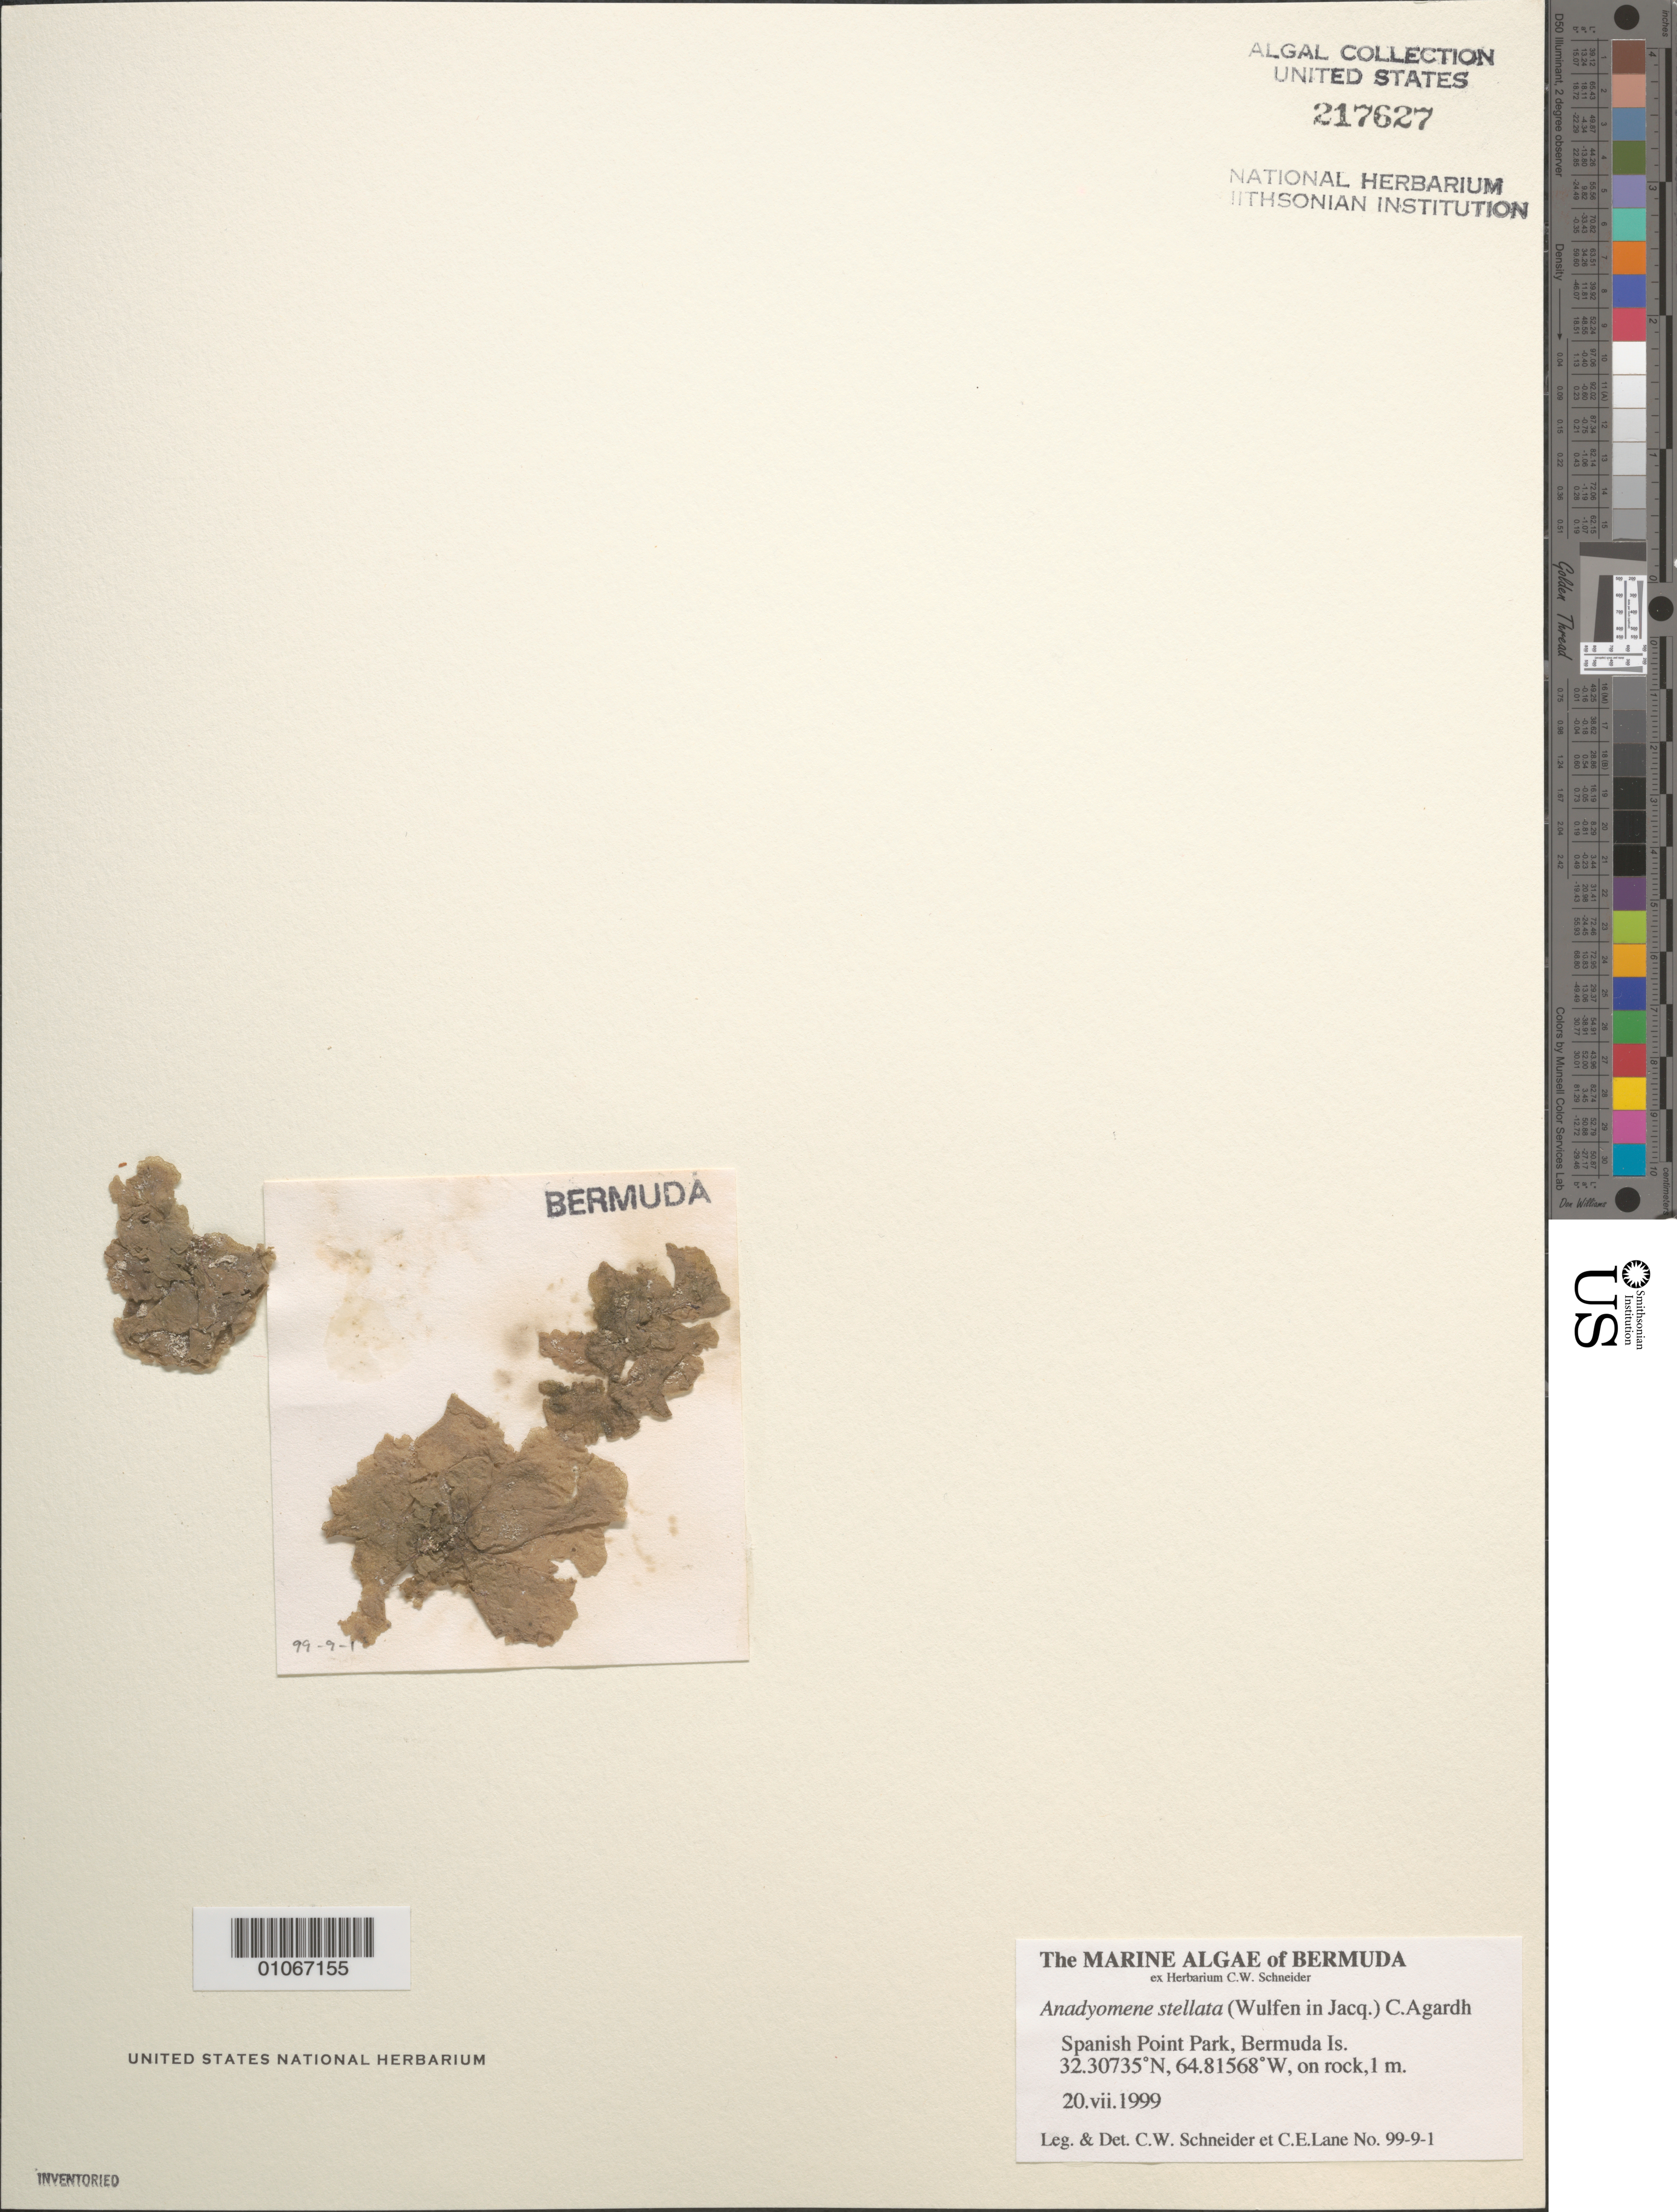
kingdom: Plantae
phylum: Chlorophyta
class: Ulvophyceae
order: Cladophorales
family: Anadyomenaceae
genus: Anadyomene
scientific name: Anadyomene stellata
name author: (Wulfen) C. Agardh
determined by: Schneider, C. W.; Lane, C. E.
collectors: C. W. Schneider & C. E. Lane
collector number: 99-9-1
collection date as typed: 20 Jul 1999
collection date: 1999-07-20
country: Bermuda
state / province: Pembroke Parish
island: Bermuda Island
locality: Spanish Point Park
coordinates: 32.30735 'N, 64.81568 W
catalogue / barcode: US 217627